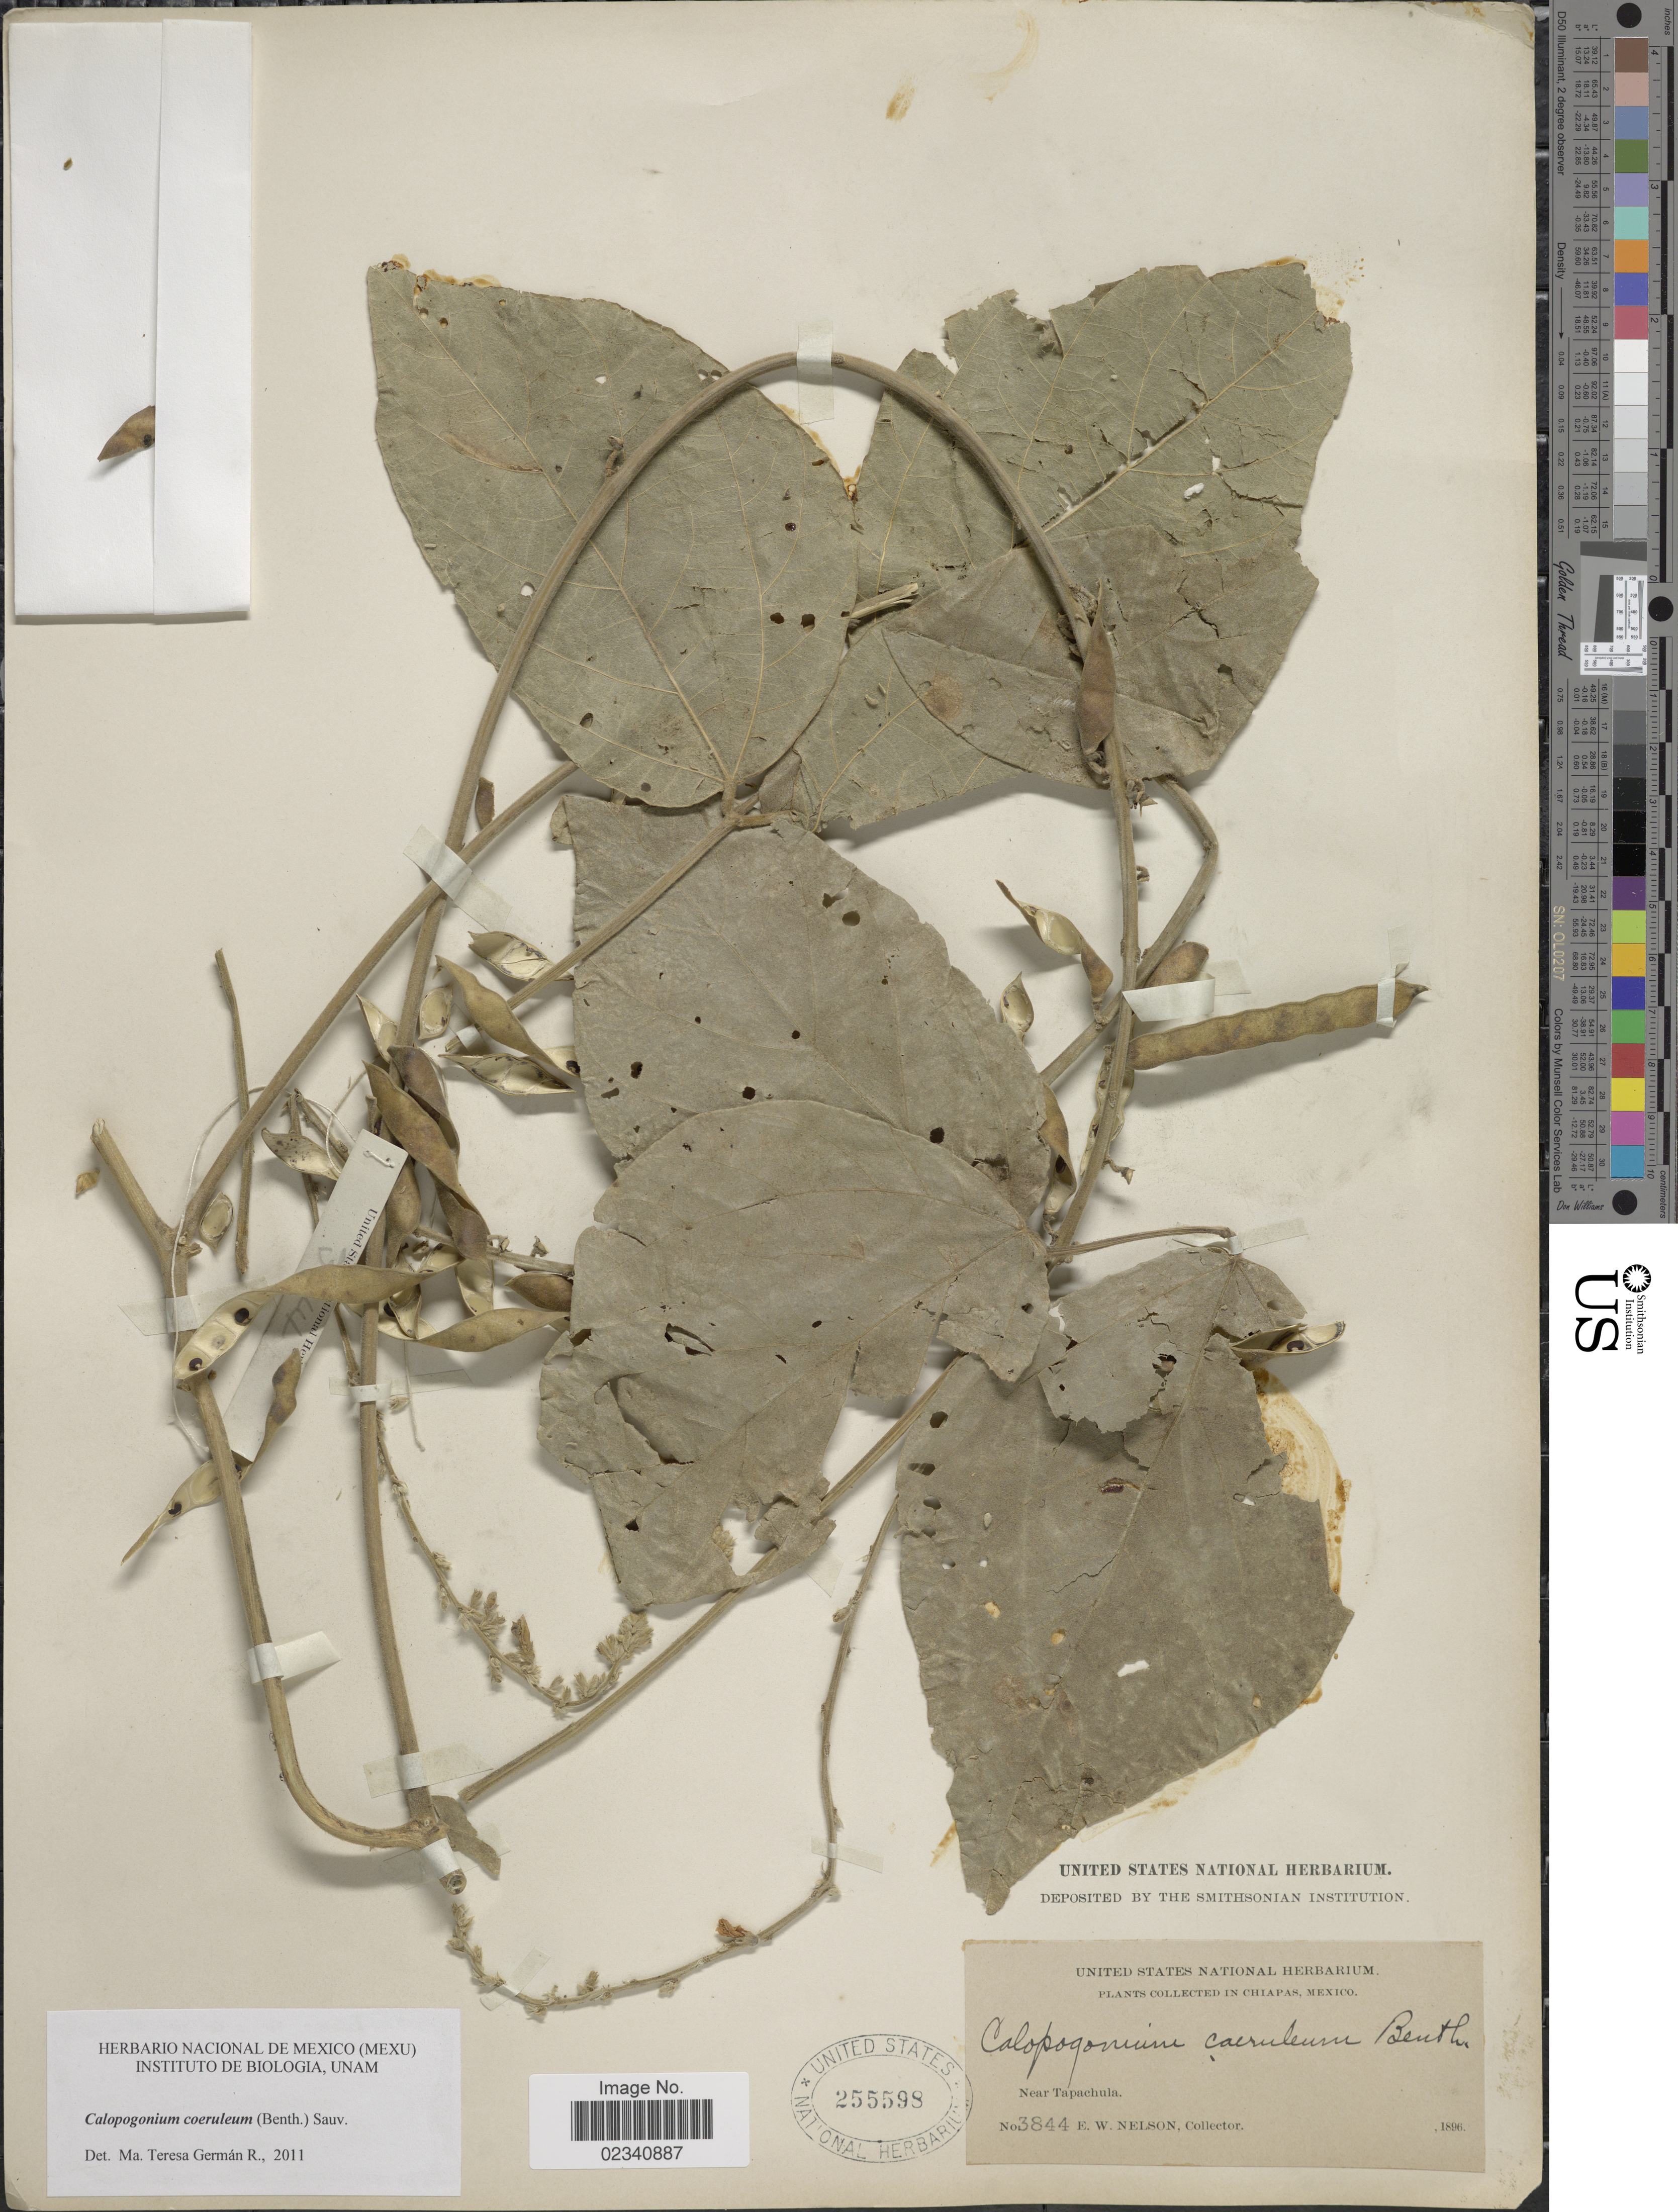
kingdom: Plantae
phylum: Tracheophyta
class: Magnoliopsida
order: Fabales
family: Fabaceae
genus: Calopogonium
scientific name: Calopogonium caeruleum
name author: (Benth.) C. Wright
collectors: E. W. Nelson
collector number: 3844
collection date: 1896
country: Mexico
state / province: Chiapas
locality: Chiapas, Mexico. near Tapachula.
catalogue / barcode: US 255598